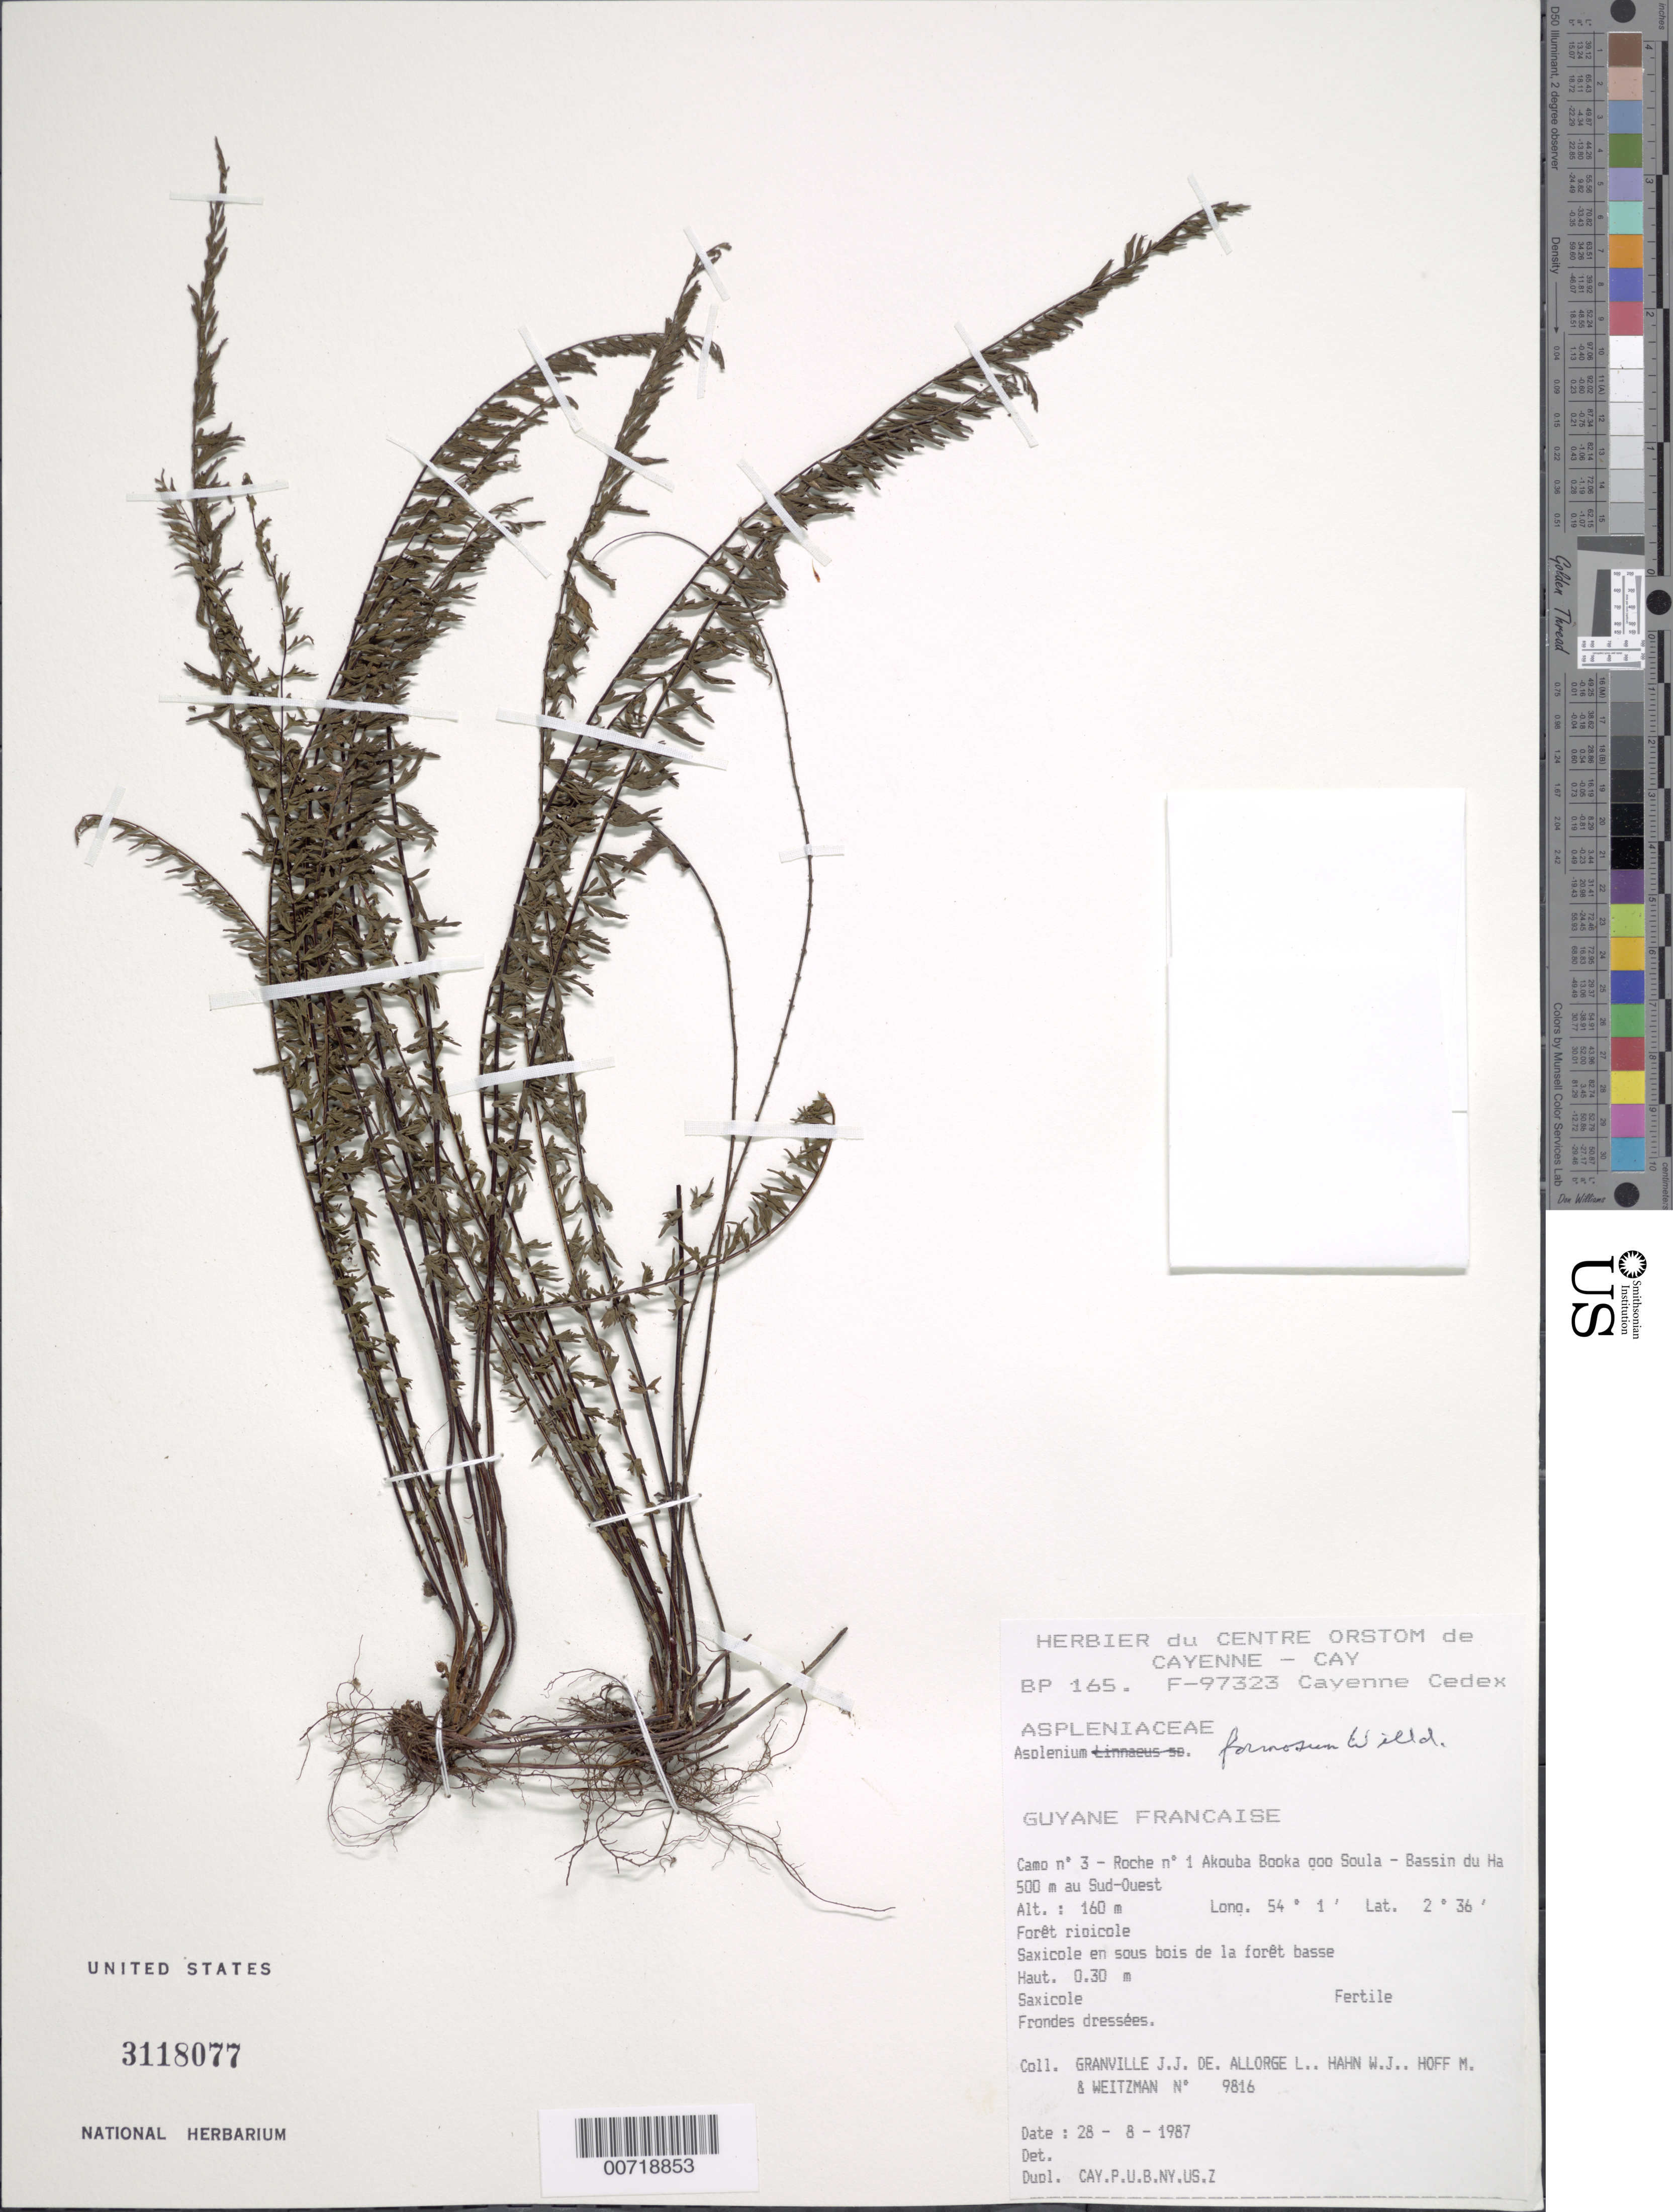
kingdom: Plantae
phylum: Tracheophyta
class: Polypodiopsida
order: Polypodiales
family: Aspleniaceae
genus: Asplenium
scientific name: Asplenium formosum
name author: Willd.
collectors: J.-J. de Granville, L. Allorge, W. J. Hahn, M. Hoff & A. L. Weitzman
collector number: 9816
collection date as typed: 28-Aug-87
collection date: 1987-08-28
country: French Guiana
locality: Akouba Booka goo Soula, Camp #3, Roche no. 1, Bassin du Haut-Marouini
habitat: Riparian forest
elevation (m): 160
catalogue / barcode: US 3118077